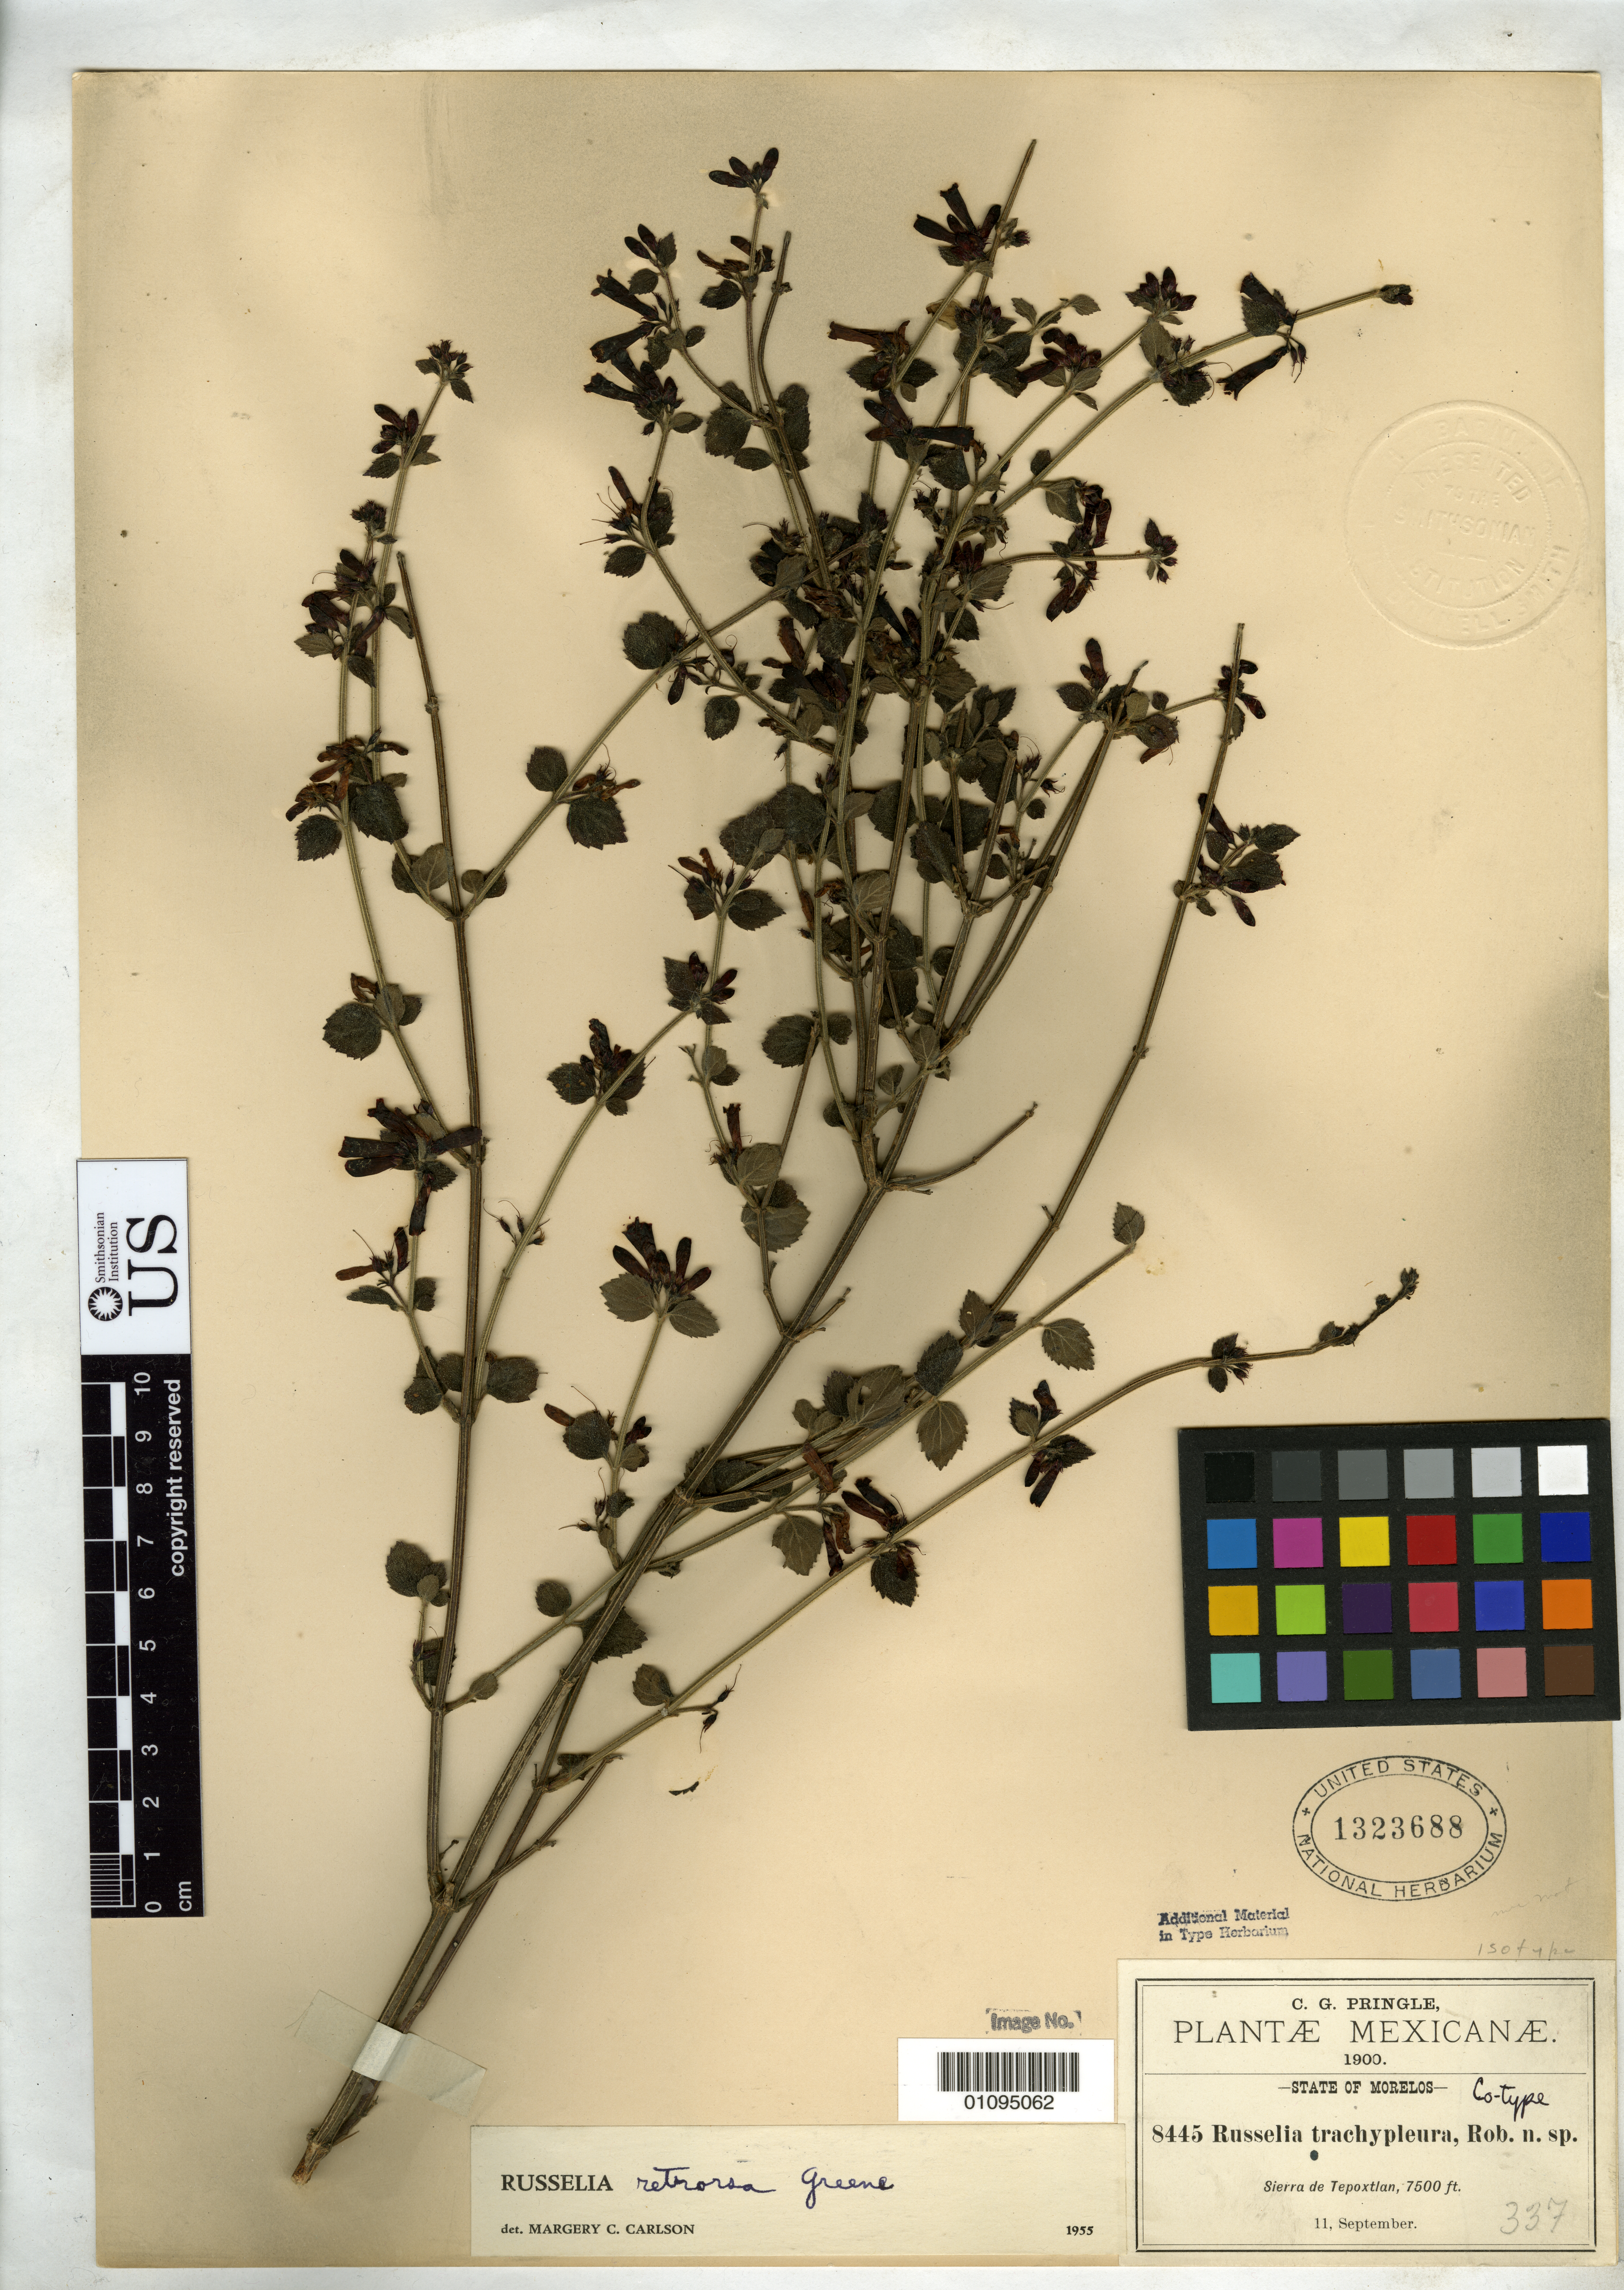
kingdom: Plantae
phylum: Tracheophyta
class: Magnoliopsida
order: Lamiales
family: Plantaginaceae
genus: Russelia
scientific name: Russelia trachypleura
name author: B.L. Rob.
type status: Isotype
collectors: C. G. Pringle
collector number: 8445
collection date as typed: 11 Sep 1900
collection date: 1900-09-11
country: Mexico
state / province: Morelos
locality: Sierra de Tepoxtlan.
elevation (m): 2300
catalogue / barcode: US 1323688